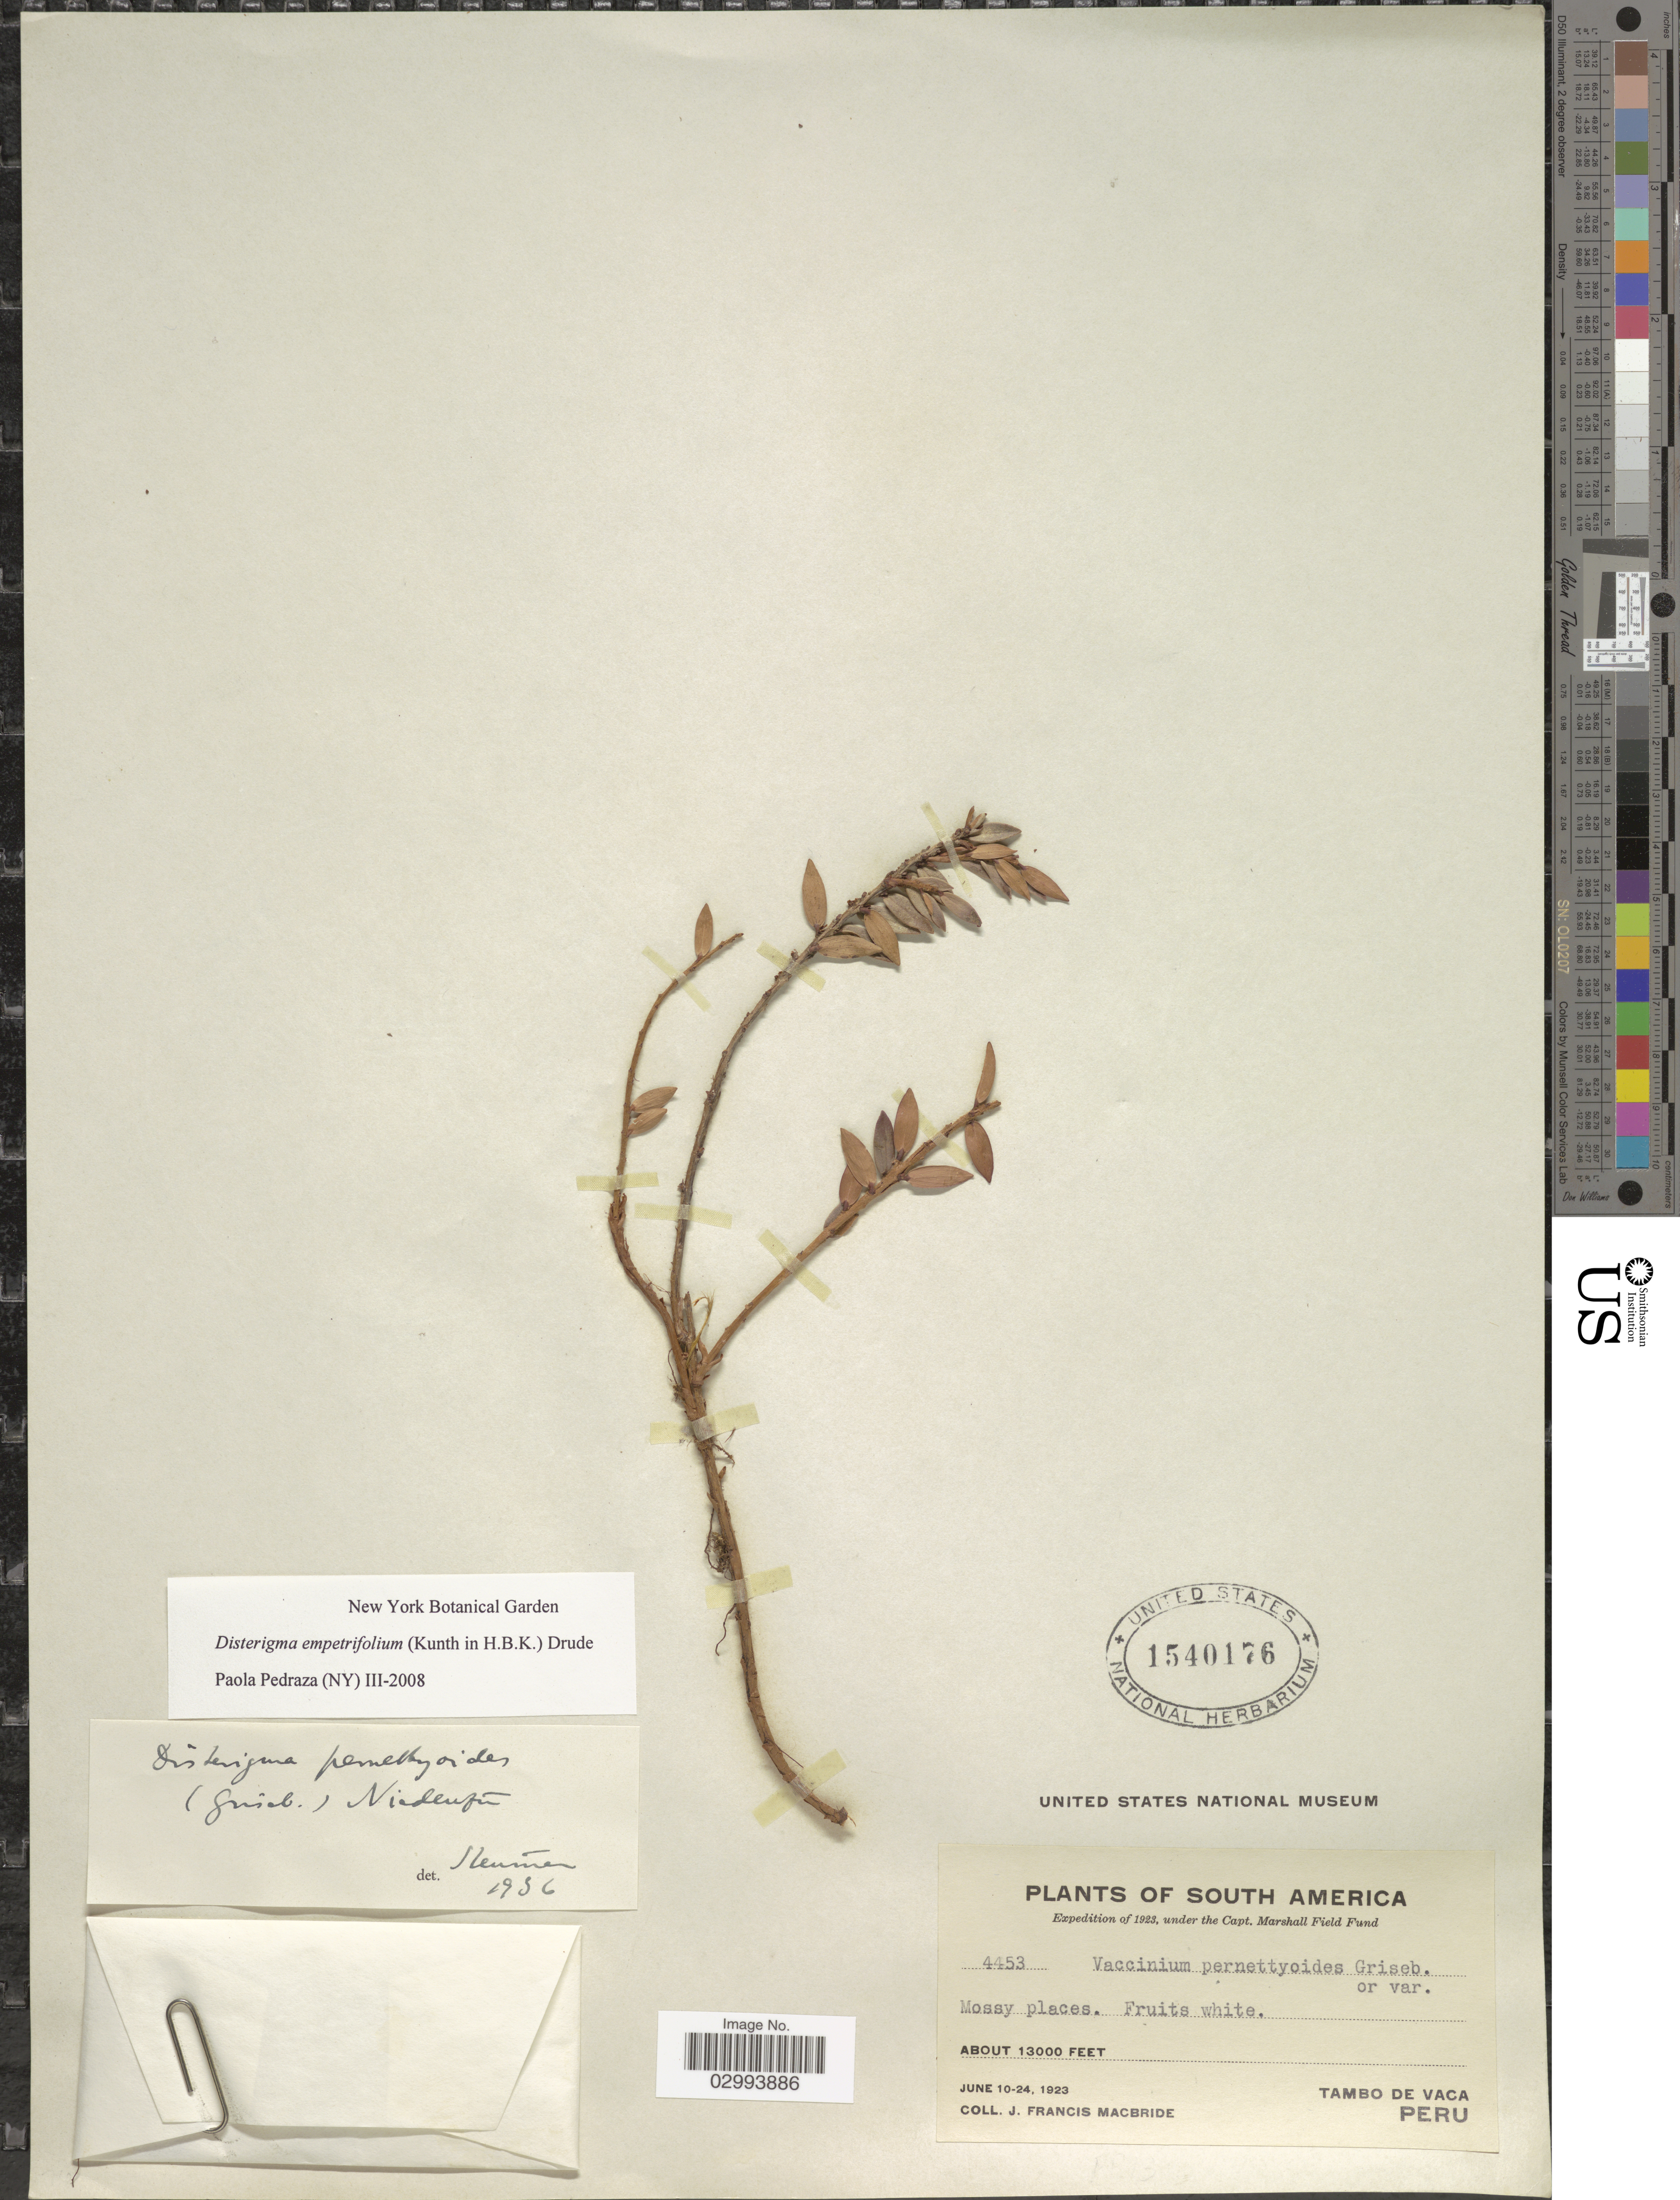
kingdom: Plantae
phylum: Tracheophyta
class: Magnoliopsida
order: Ericales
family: Ericaceae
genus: Disterigma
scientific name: Disterigma empetrifolium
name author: (Kunth) Drude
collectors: J. F. Macbride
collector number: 4453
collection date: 1923-06-10/1923-06-24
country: Peru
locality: South America. Tambo de Vaca.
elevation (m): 3962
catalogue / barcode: US 1540176